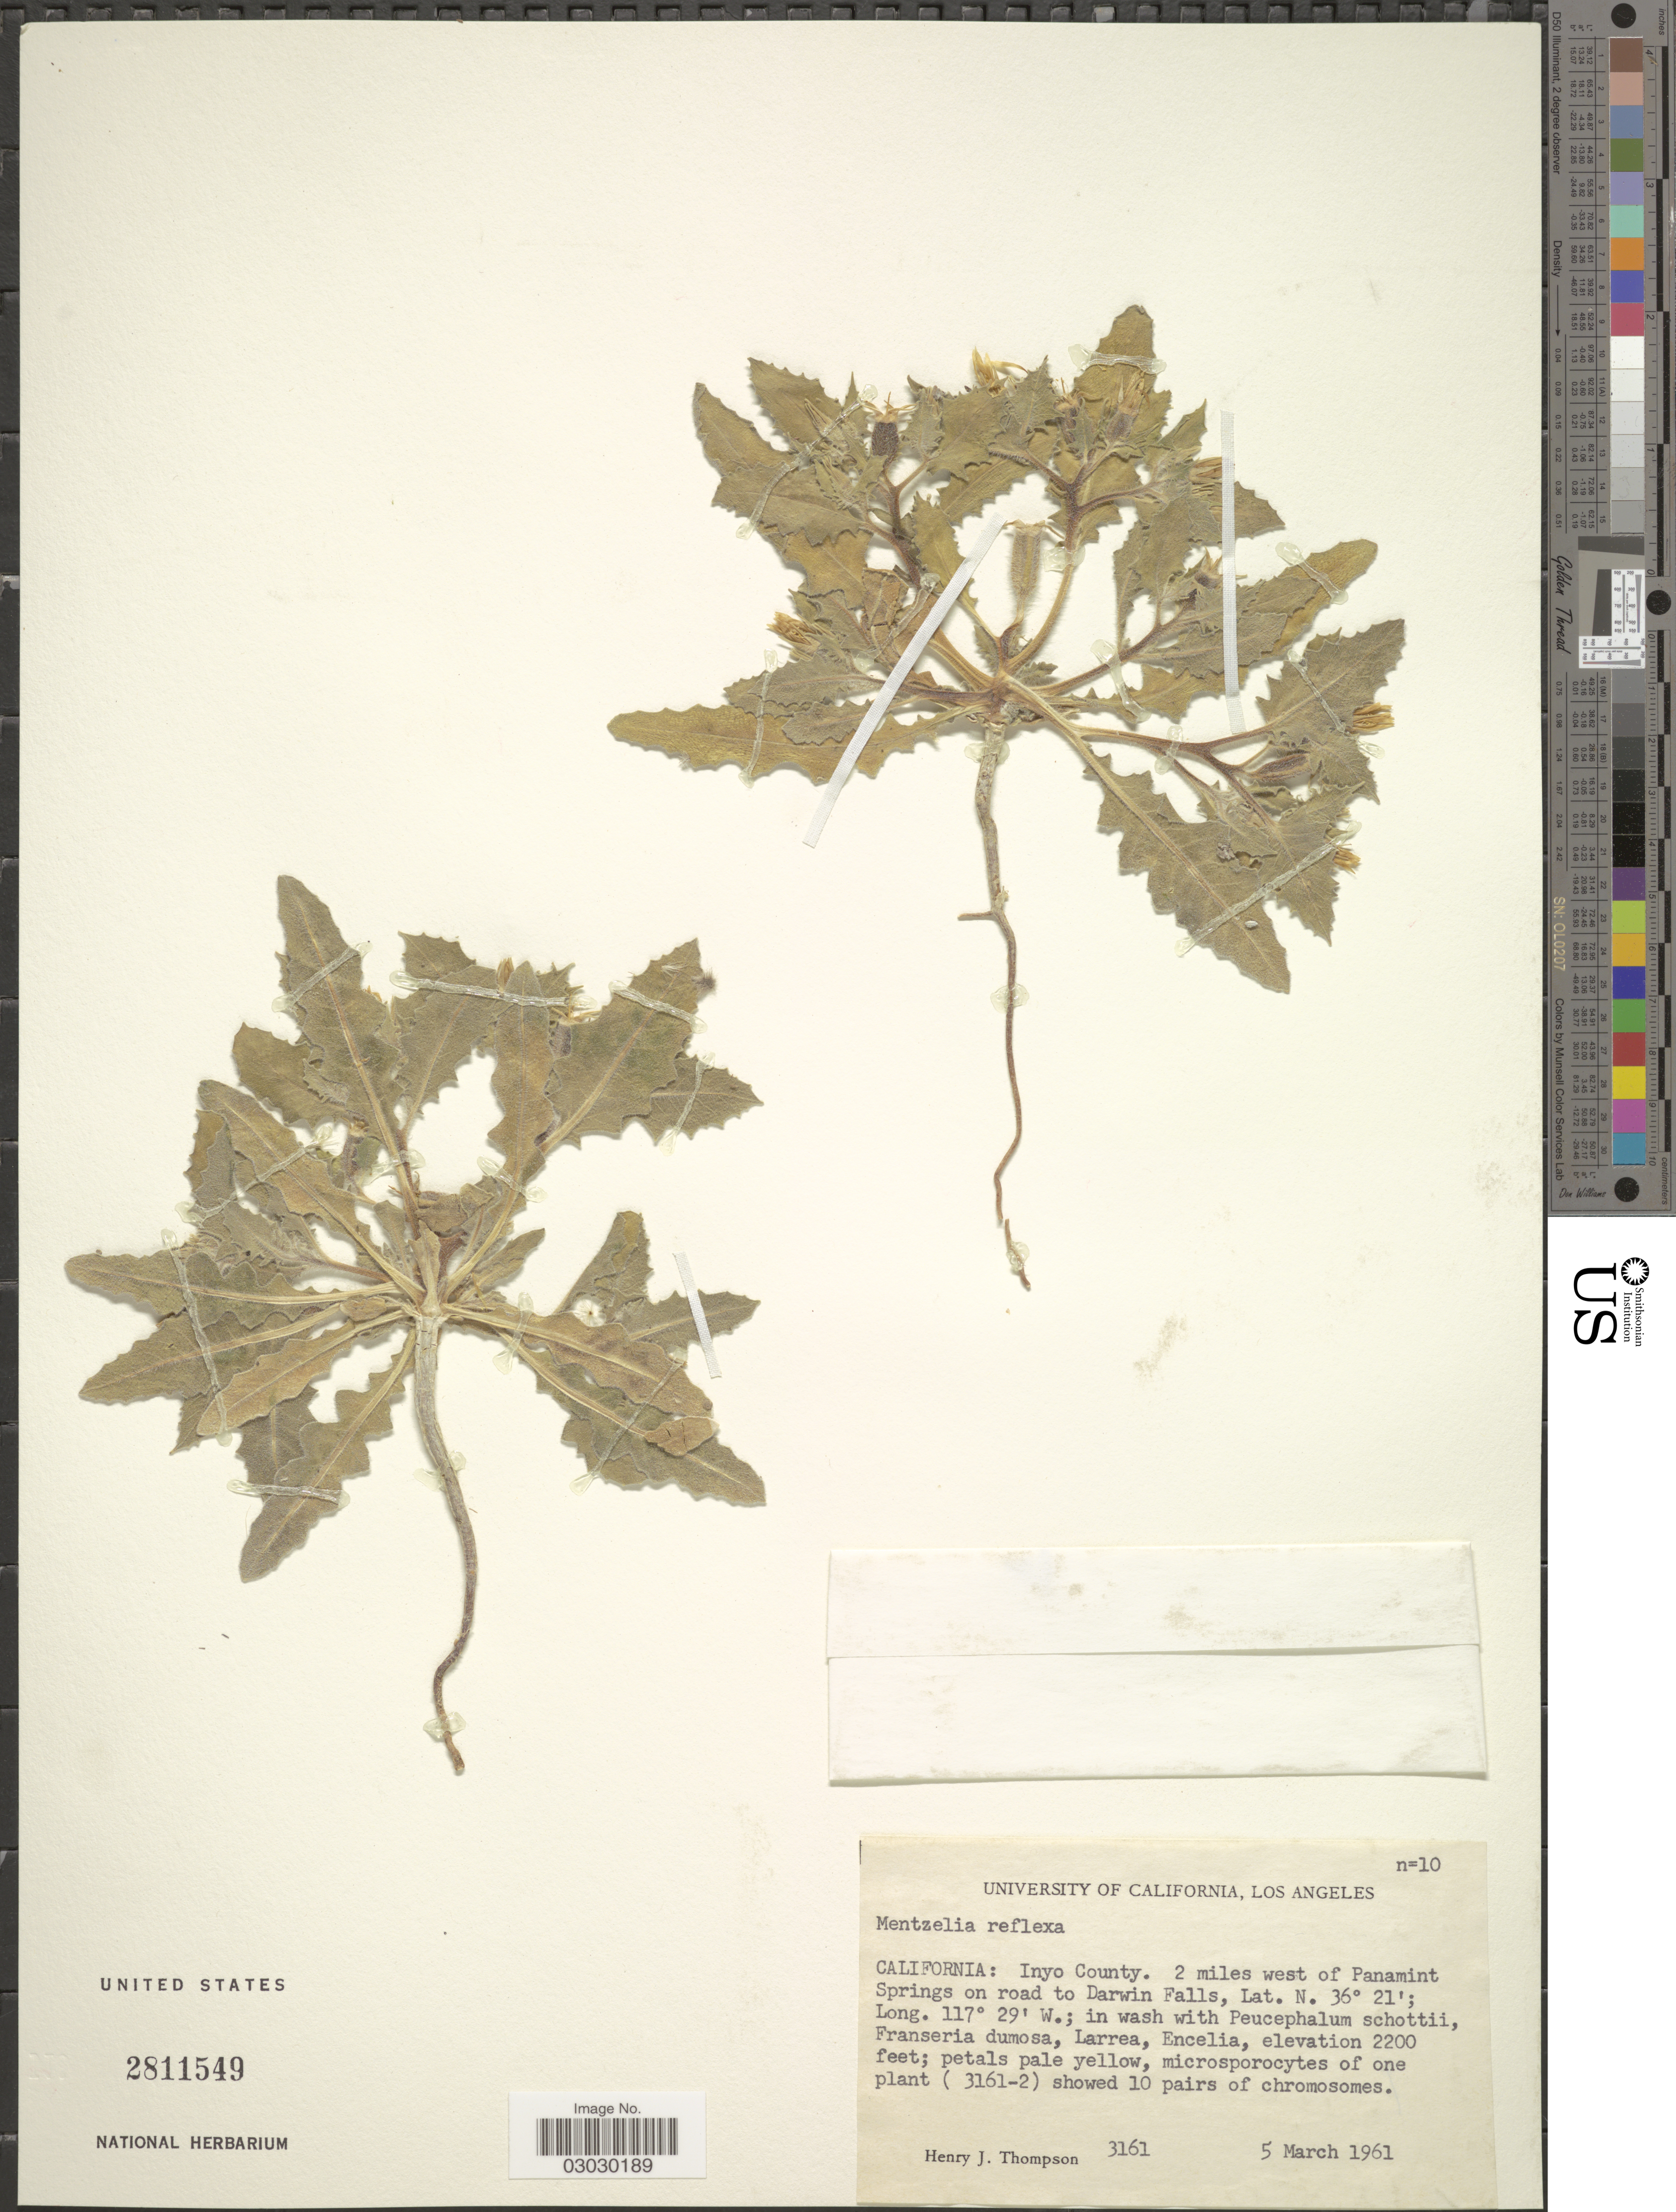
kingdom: Plantae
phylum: Tracheophyta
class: Magnoliopsida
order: Cornales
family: Loasaceae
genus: Mentzelia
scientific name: Mentzelia reflexa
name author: Coville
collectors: H. J. Thompson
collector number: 3161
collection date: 1961-03-05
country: United States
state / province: California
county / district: Inyo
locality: Inyo County, 2 miles west of Panamint Springs on road to Darwin Falls.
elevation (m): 671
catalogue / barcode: US 2811549